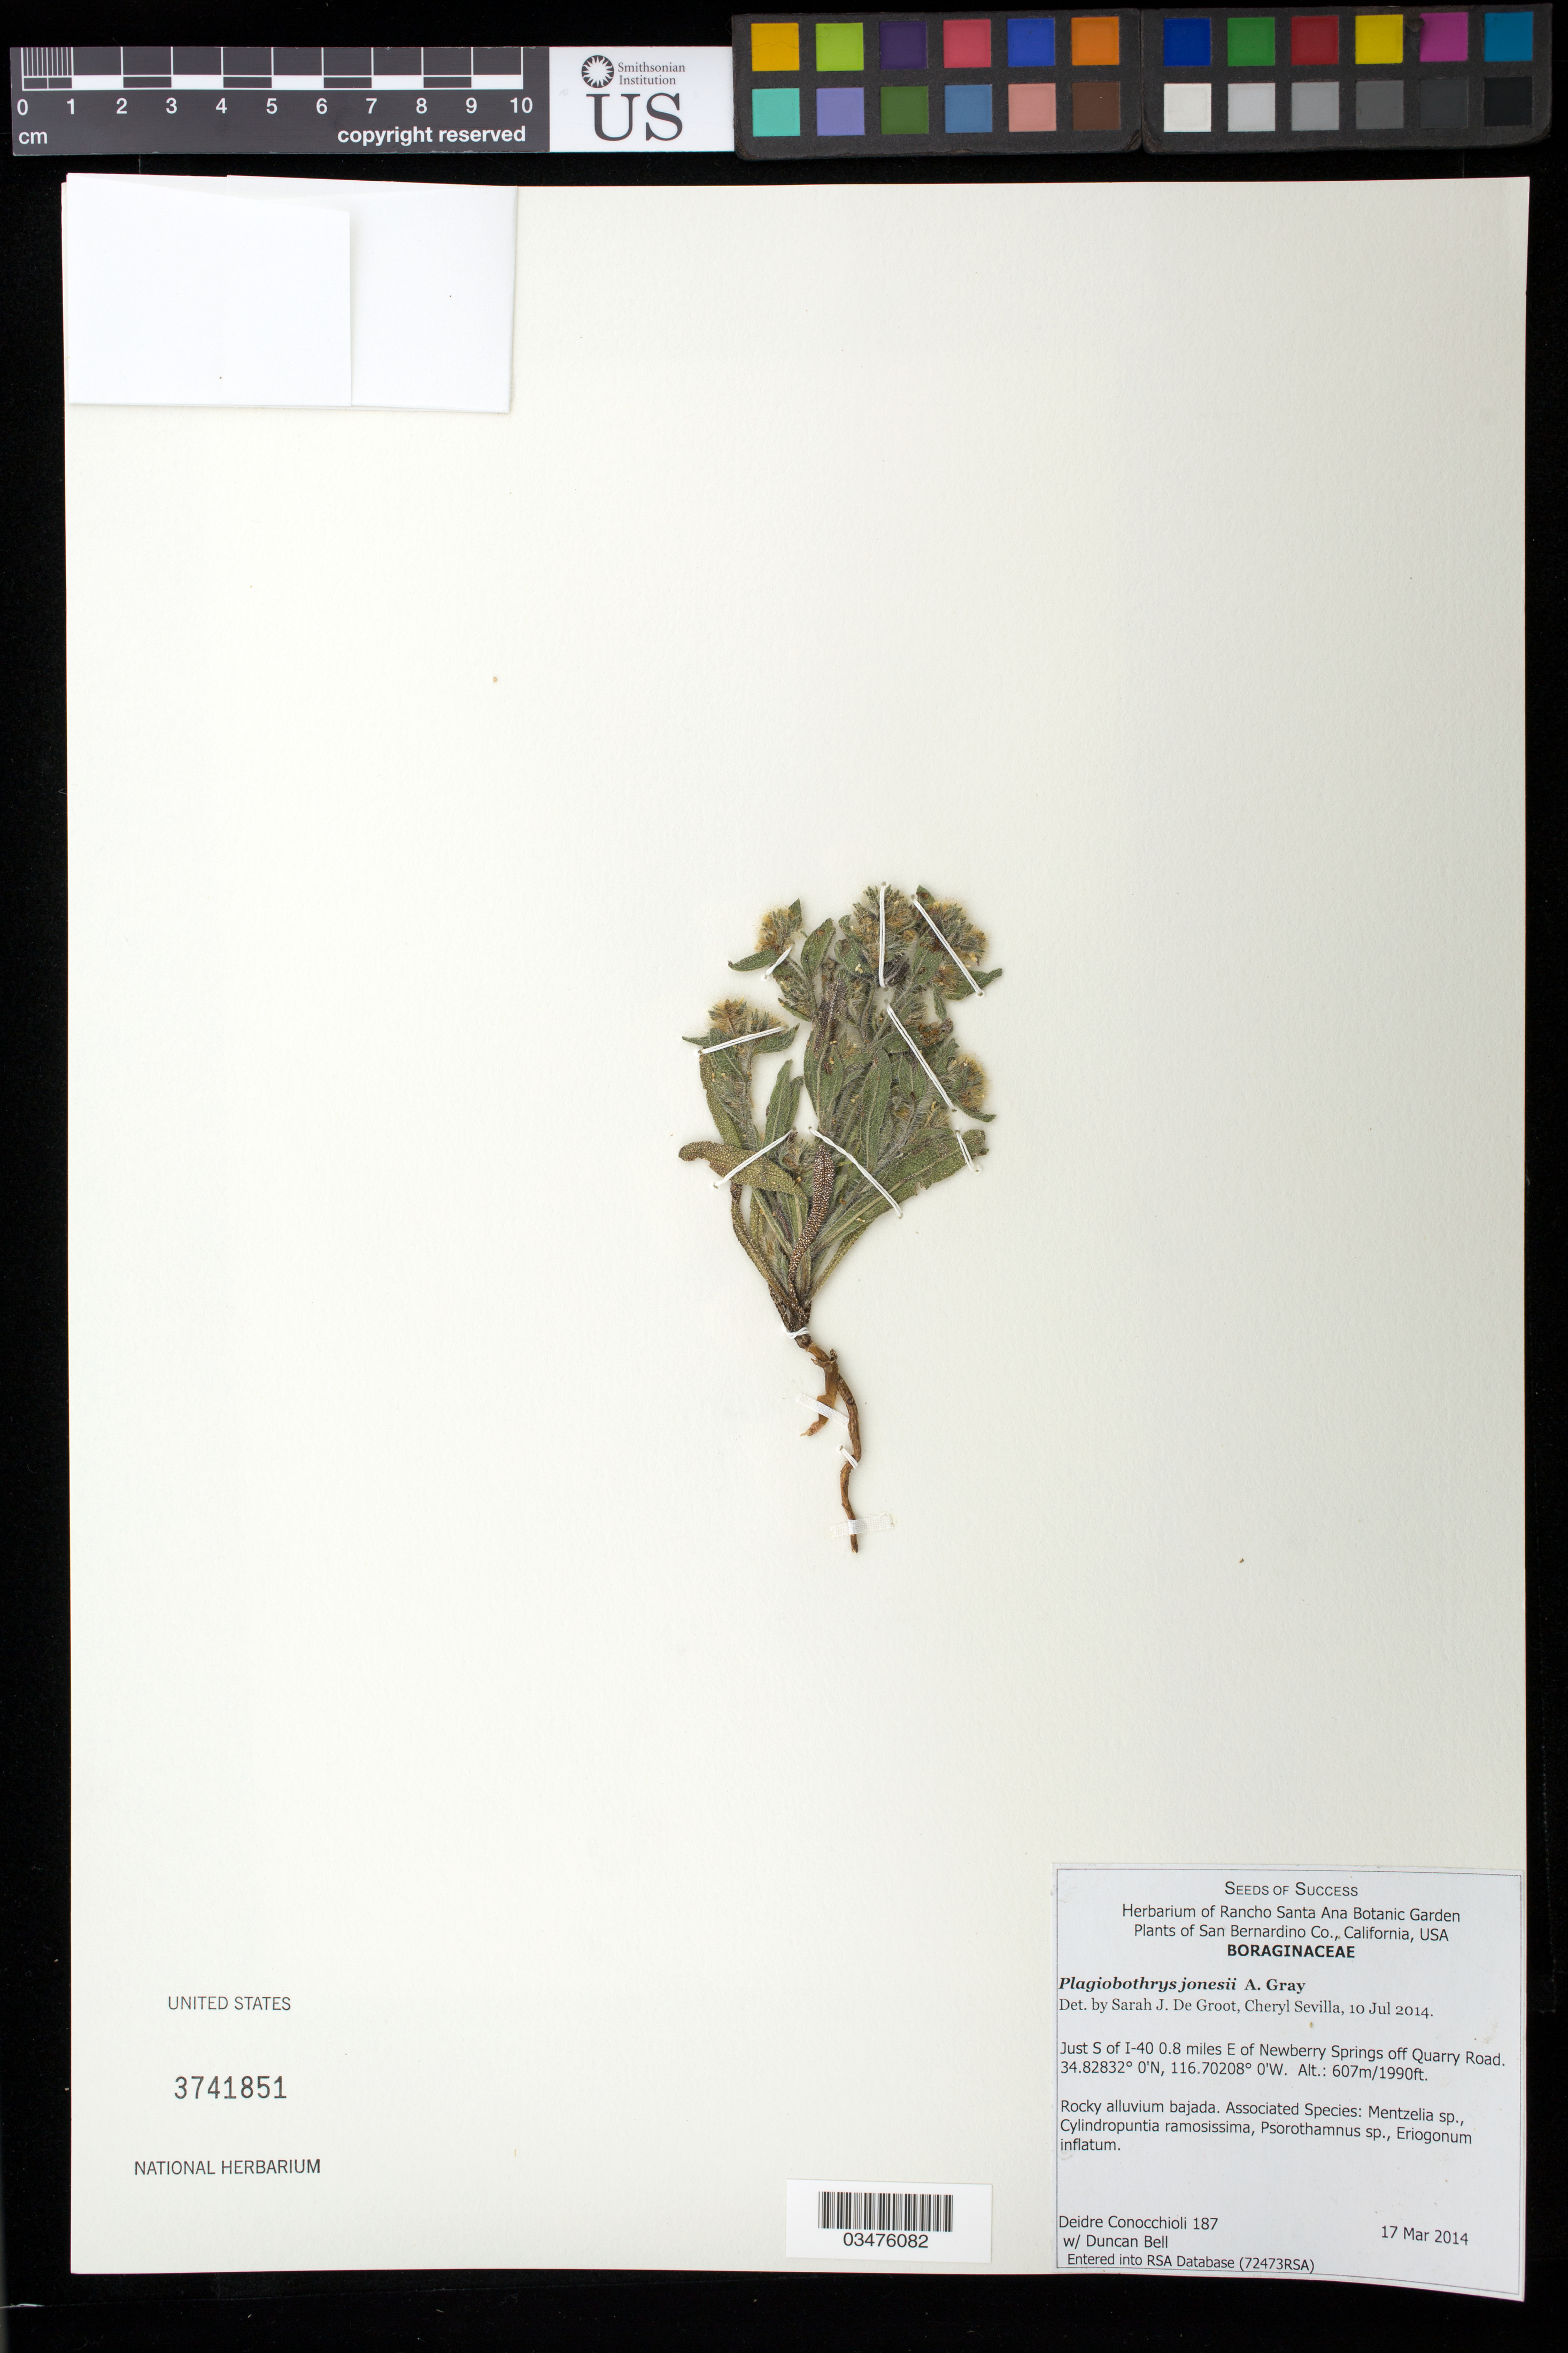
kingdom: Plantae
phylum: Tracheophyta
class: Magnoliopsida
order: Boraginales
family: Boraginaceae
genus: Plagiobothrys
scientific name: Plagiobothrys jonesii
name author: A. Gray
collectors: D. Conocchioli & D. S. Bell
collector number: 187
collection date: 2014-03-17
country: United States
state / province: California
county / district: San Bernardino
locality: S of I-40 0.8 mi. E of Newberry Springs off Quarry Road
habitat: Rocky alluvium bajada. With Mentzelia sp, Psorothamnus sp., ect.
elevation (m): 607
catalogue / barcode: US 3741851